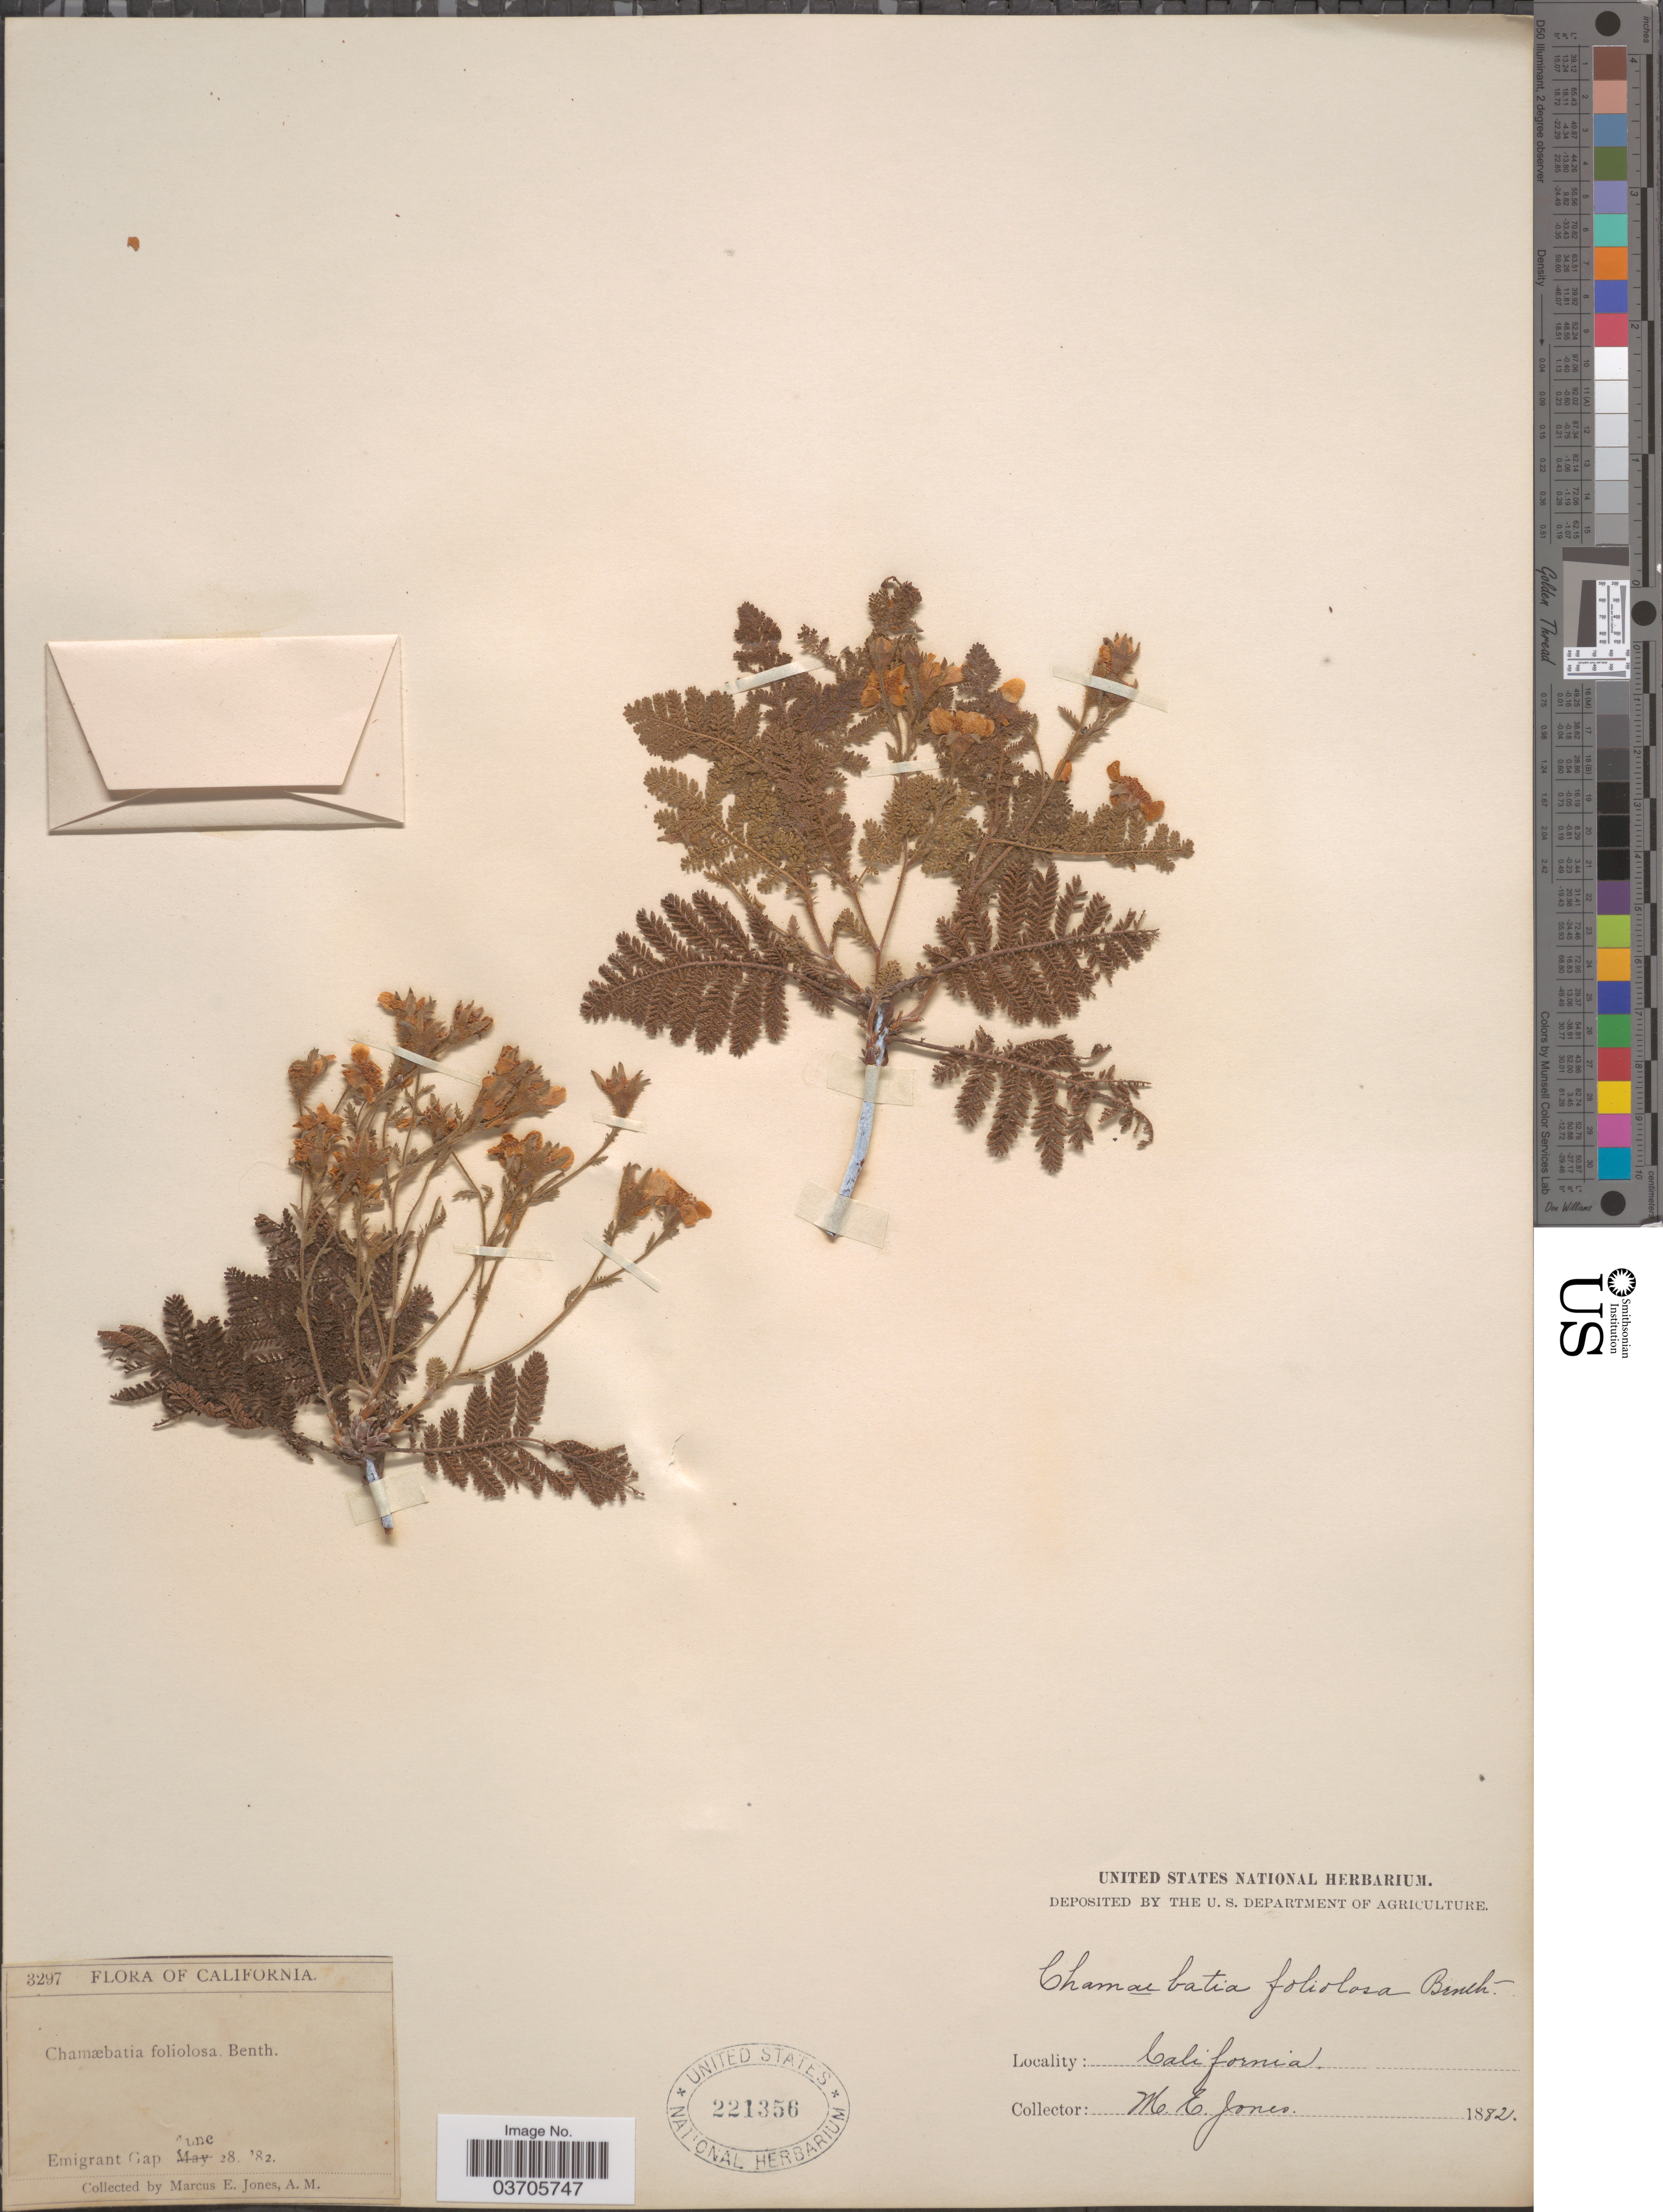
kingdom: Plantae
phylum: Tracheophyta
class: Magnoliopsida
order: Rosales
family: Rosaceae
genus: Chamaebatia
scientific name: Chamaebatia foliolosa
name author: Benth.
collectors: M. E. Jones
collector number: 3297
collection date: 1882-06-28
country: United States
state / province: California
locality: Emigrant Gap.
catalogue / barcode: US 221356